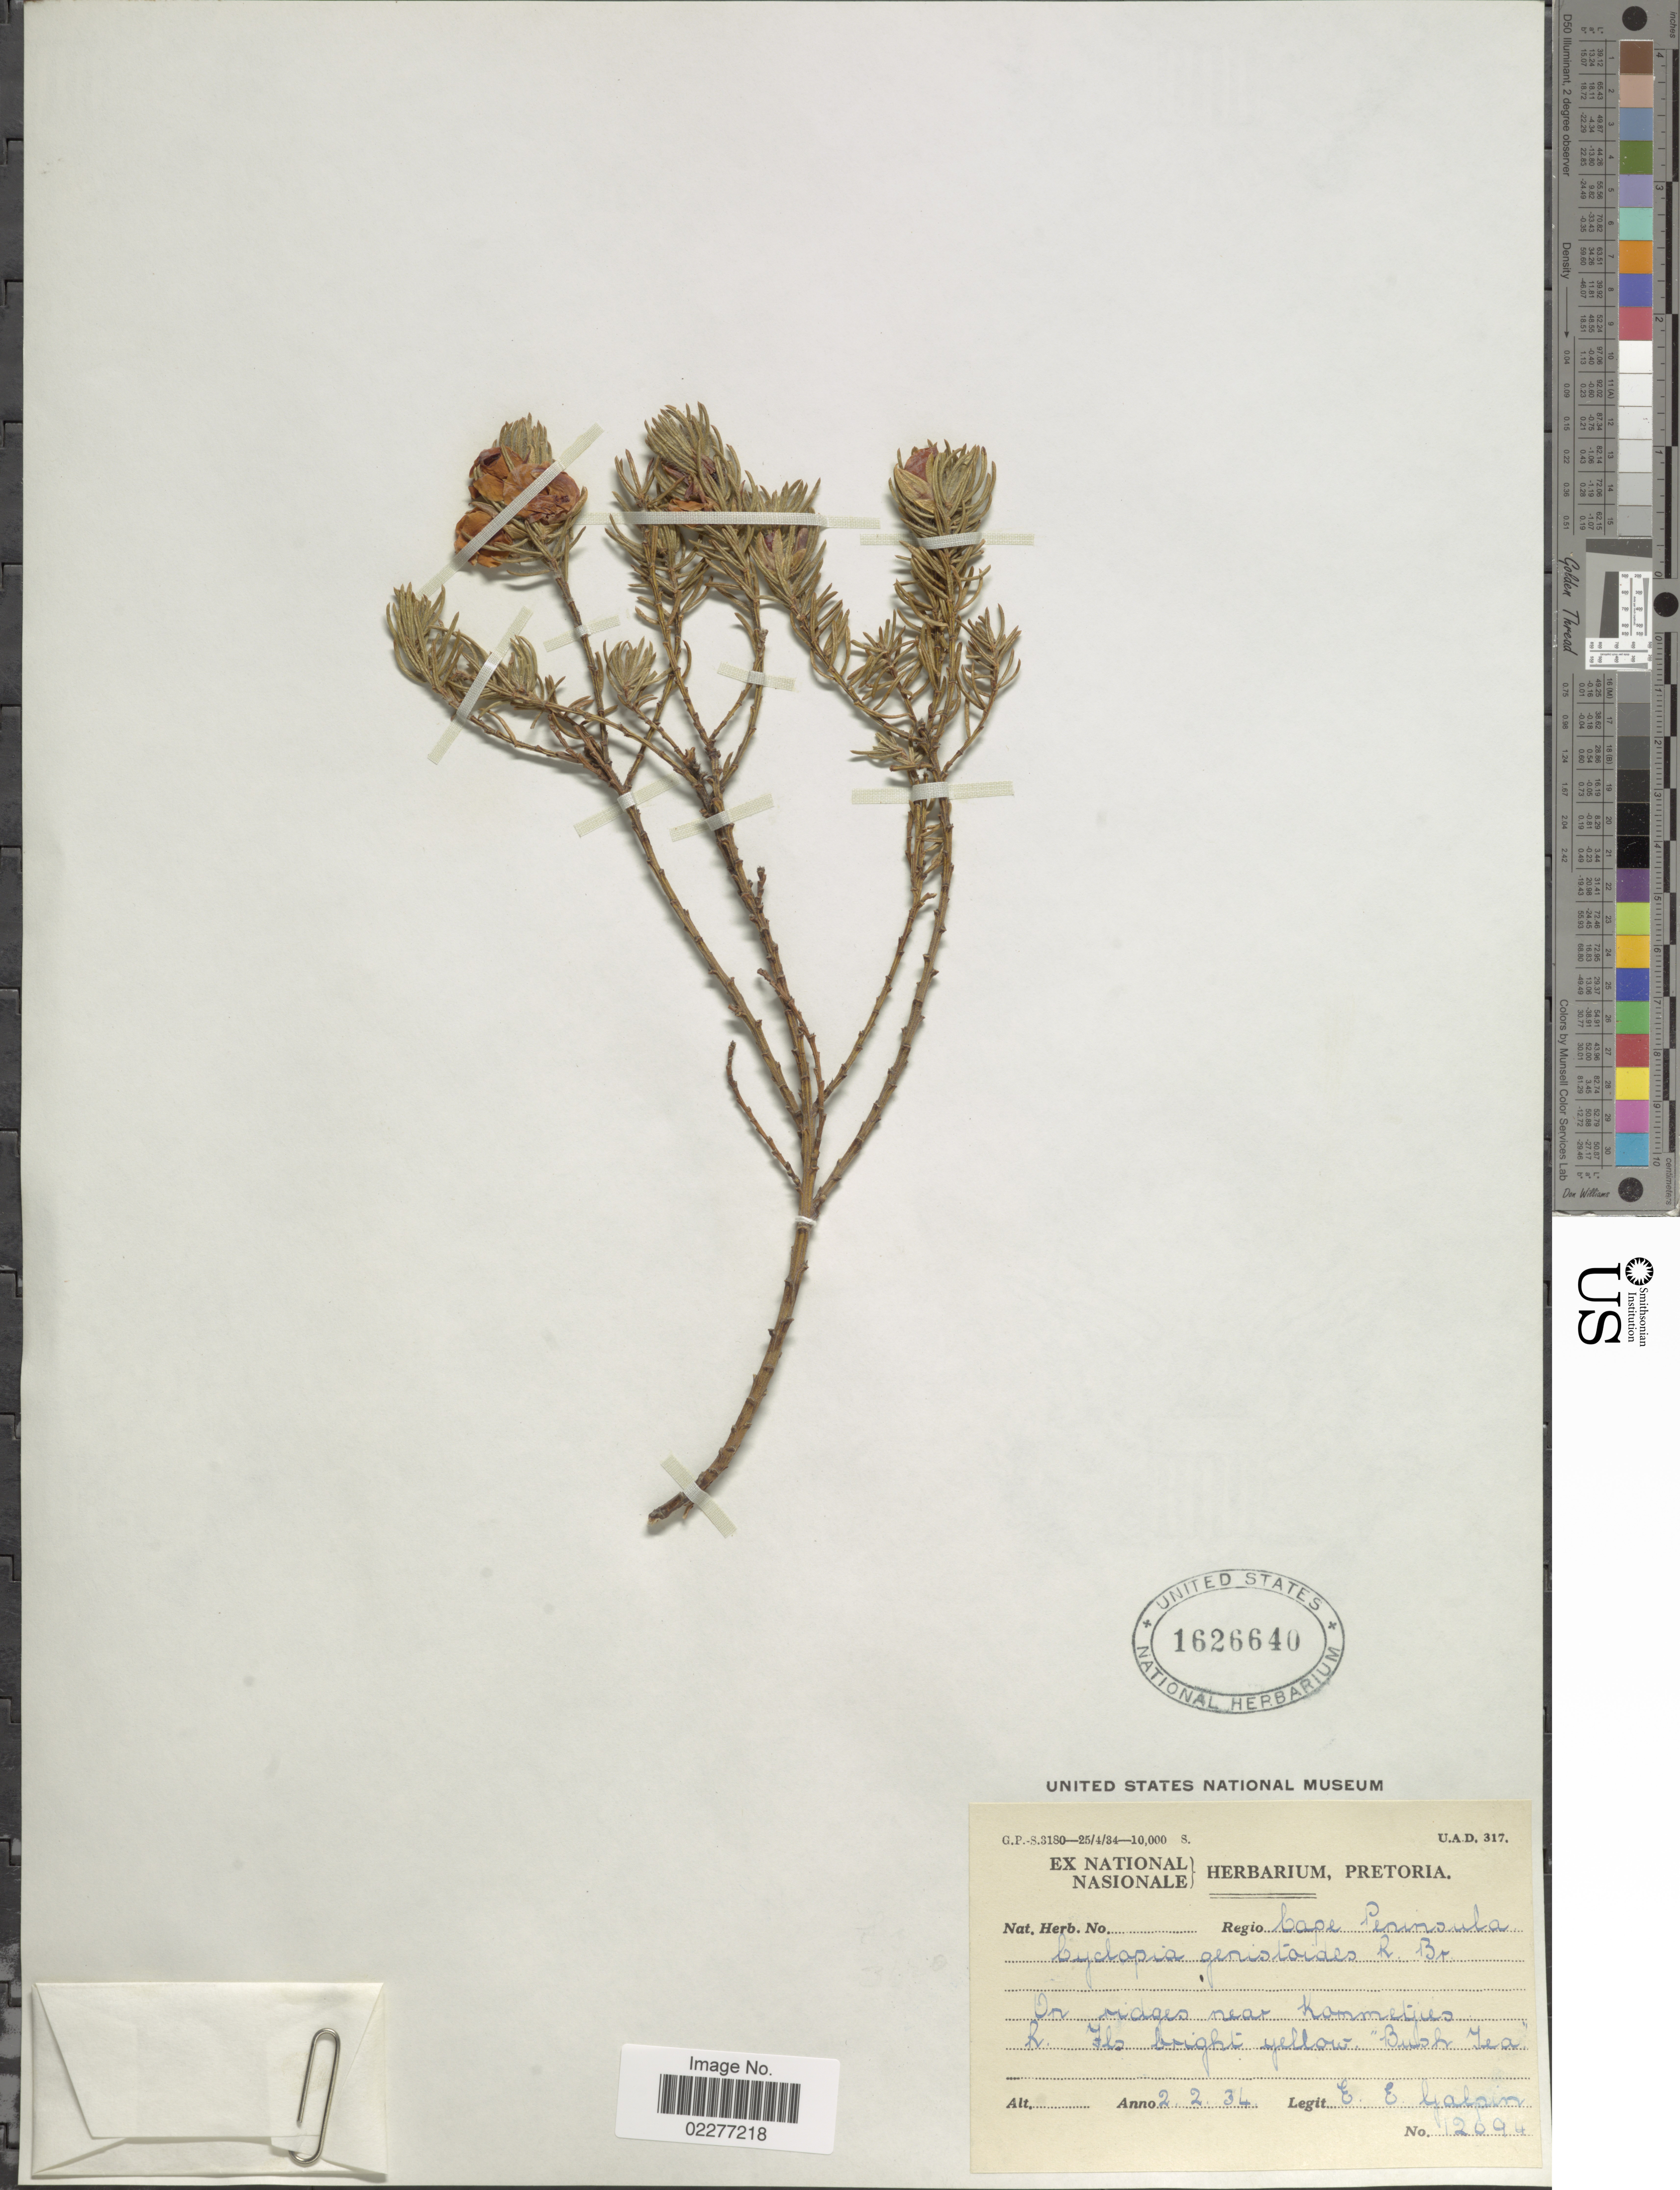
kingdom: Plantae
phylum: Tracheophyta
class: Magnoliopsida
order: Fabales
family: Fabaceae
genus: Cyclopia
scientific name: Cyclopia genistoides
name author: Sieber ex C. Presl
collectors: E. Galpin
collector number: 12094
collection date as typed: Transcribed d/m/y: 2/2/34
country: South Africa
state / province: Western Cape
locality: Regio Cape Peninsula, On ridges near Kommetjies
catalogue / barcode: US 1626640